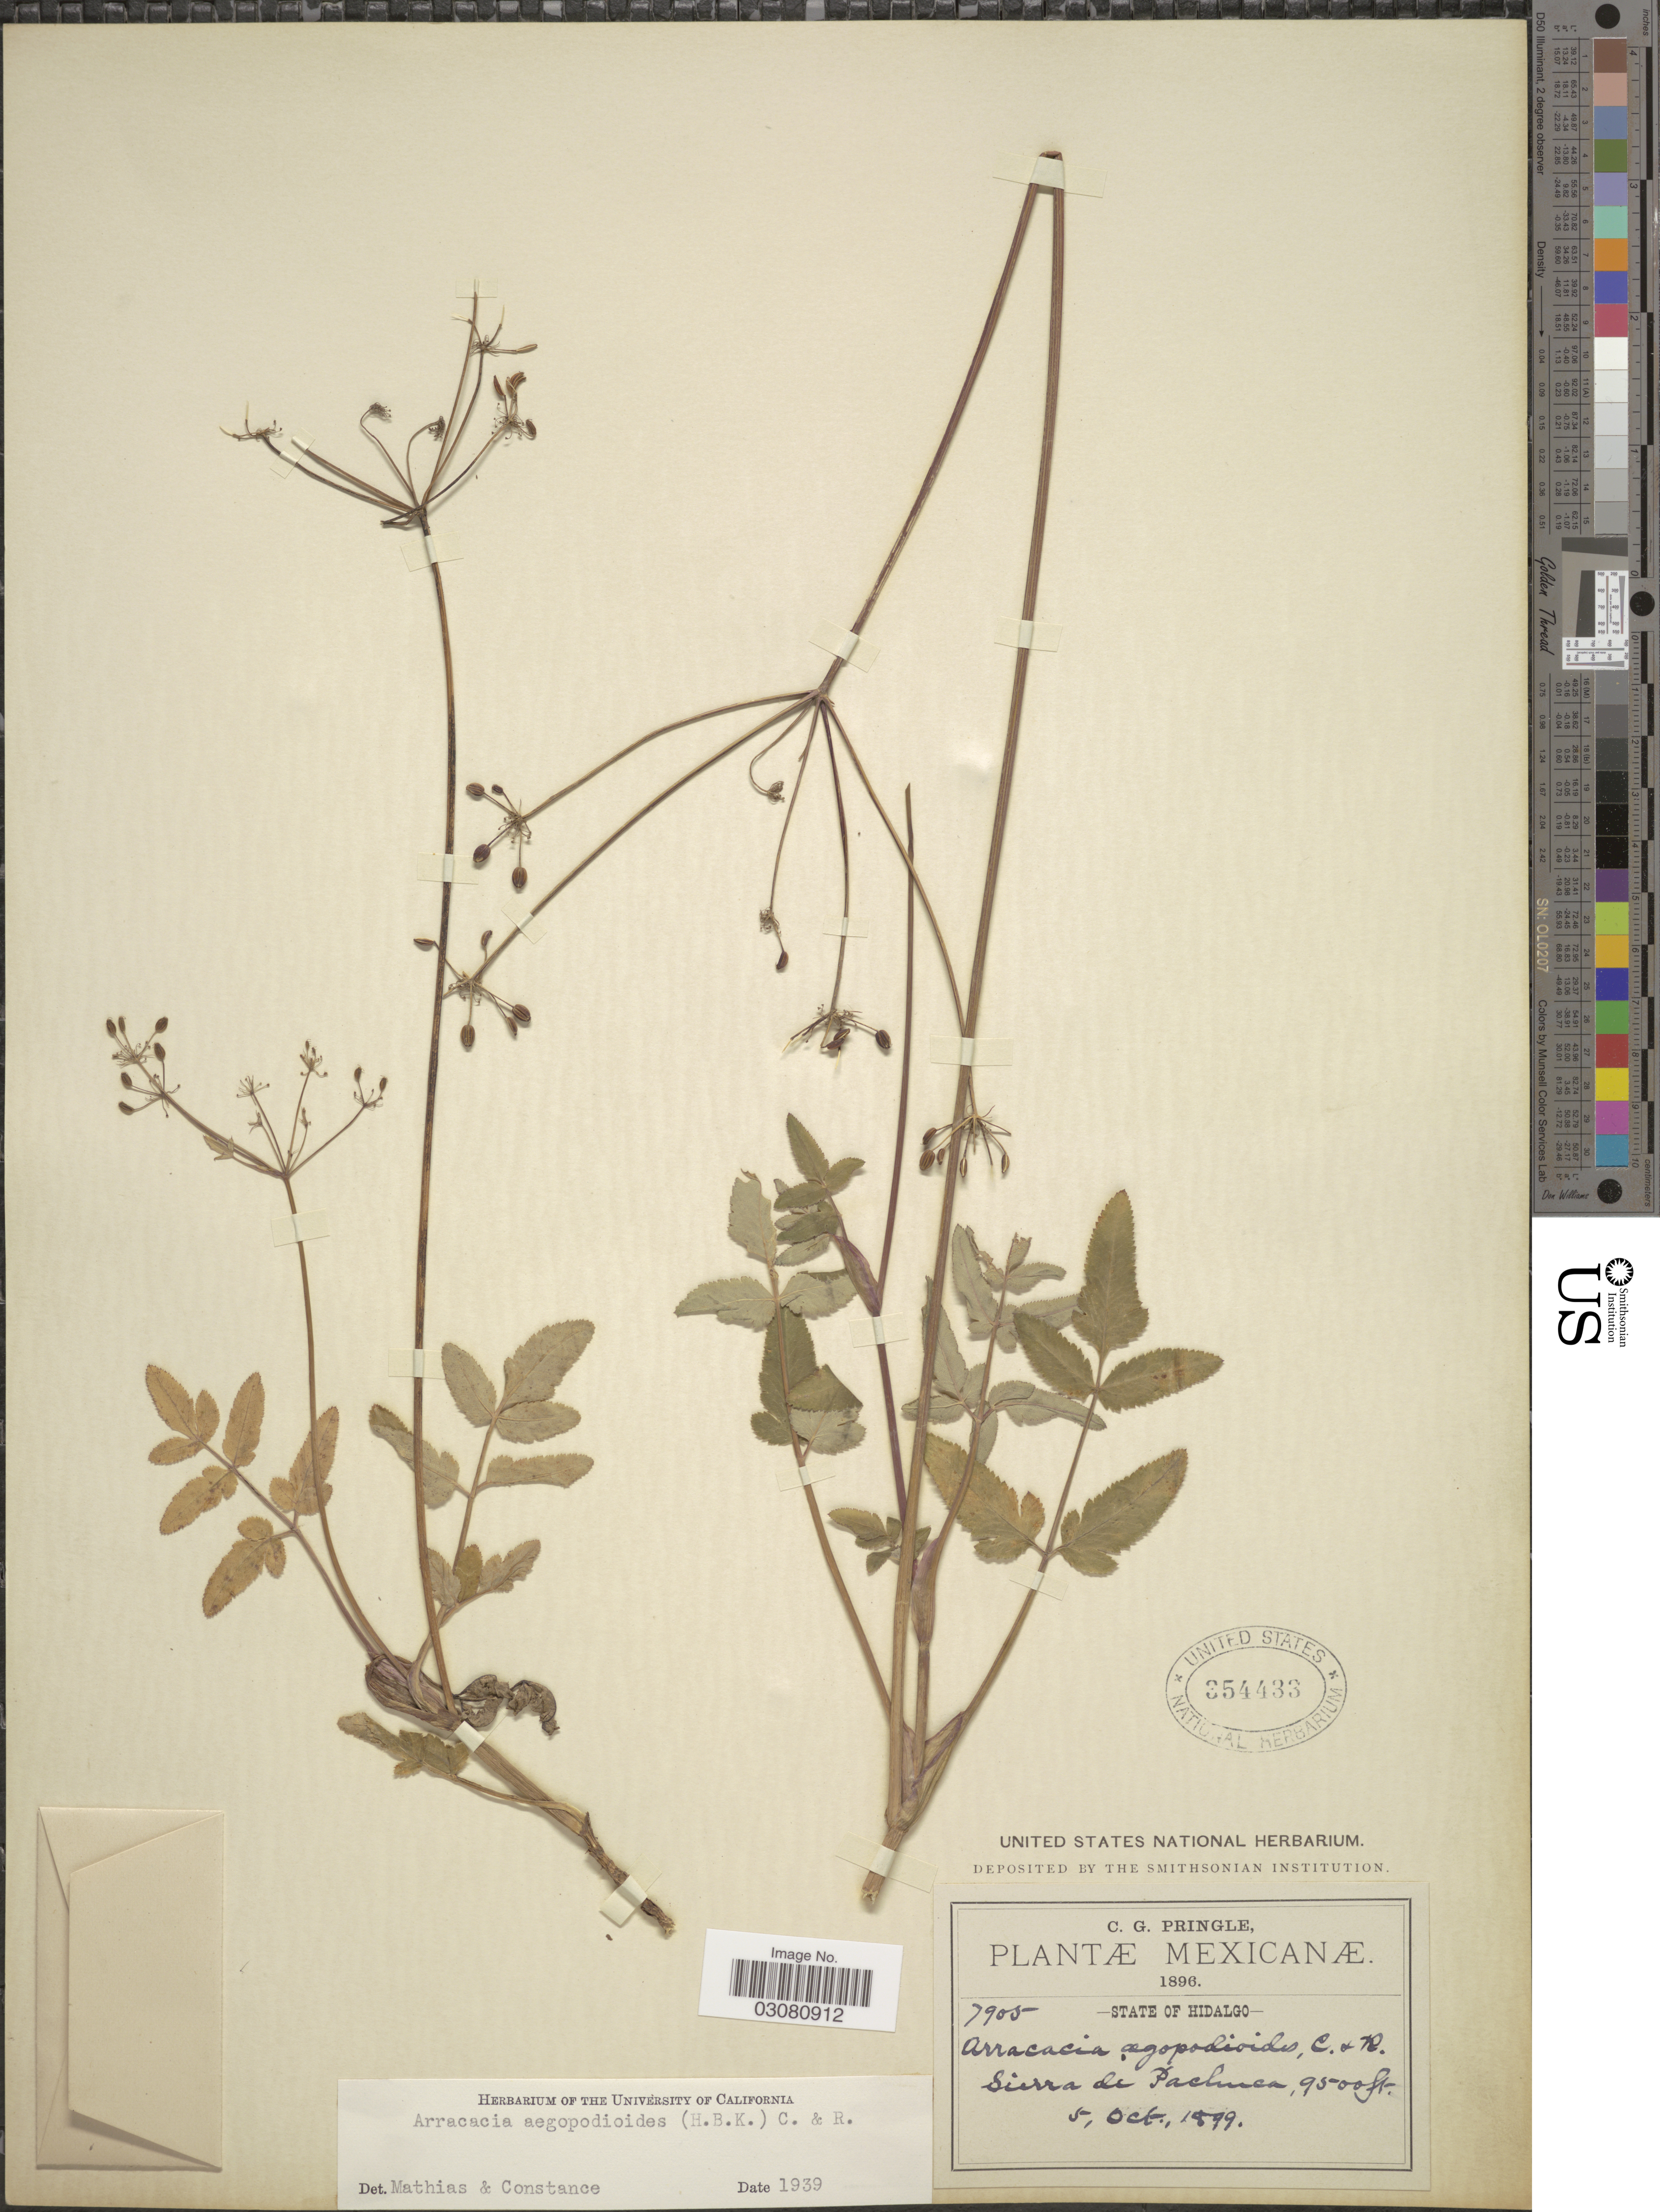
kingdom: Plantae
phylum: Tracheophyta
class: Magnoliopsida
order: Apiales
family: Apiaceae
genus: Arracacia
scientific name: Arracacia aegopodioides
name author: (Kunth) J.M. Coult. & Rose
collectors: C. G. Pringle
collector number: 7905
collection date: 1899-10-05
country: Mexico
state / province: Hidalgo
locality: Sierra de Pachuca.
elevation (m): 2896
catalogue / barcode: US 354433